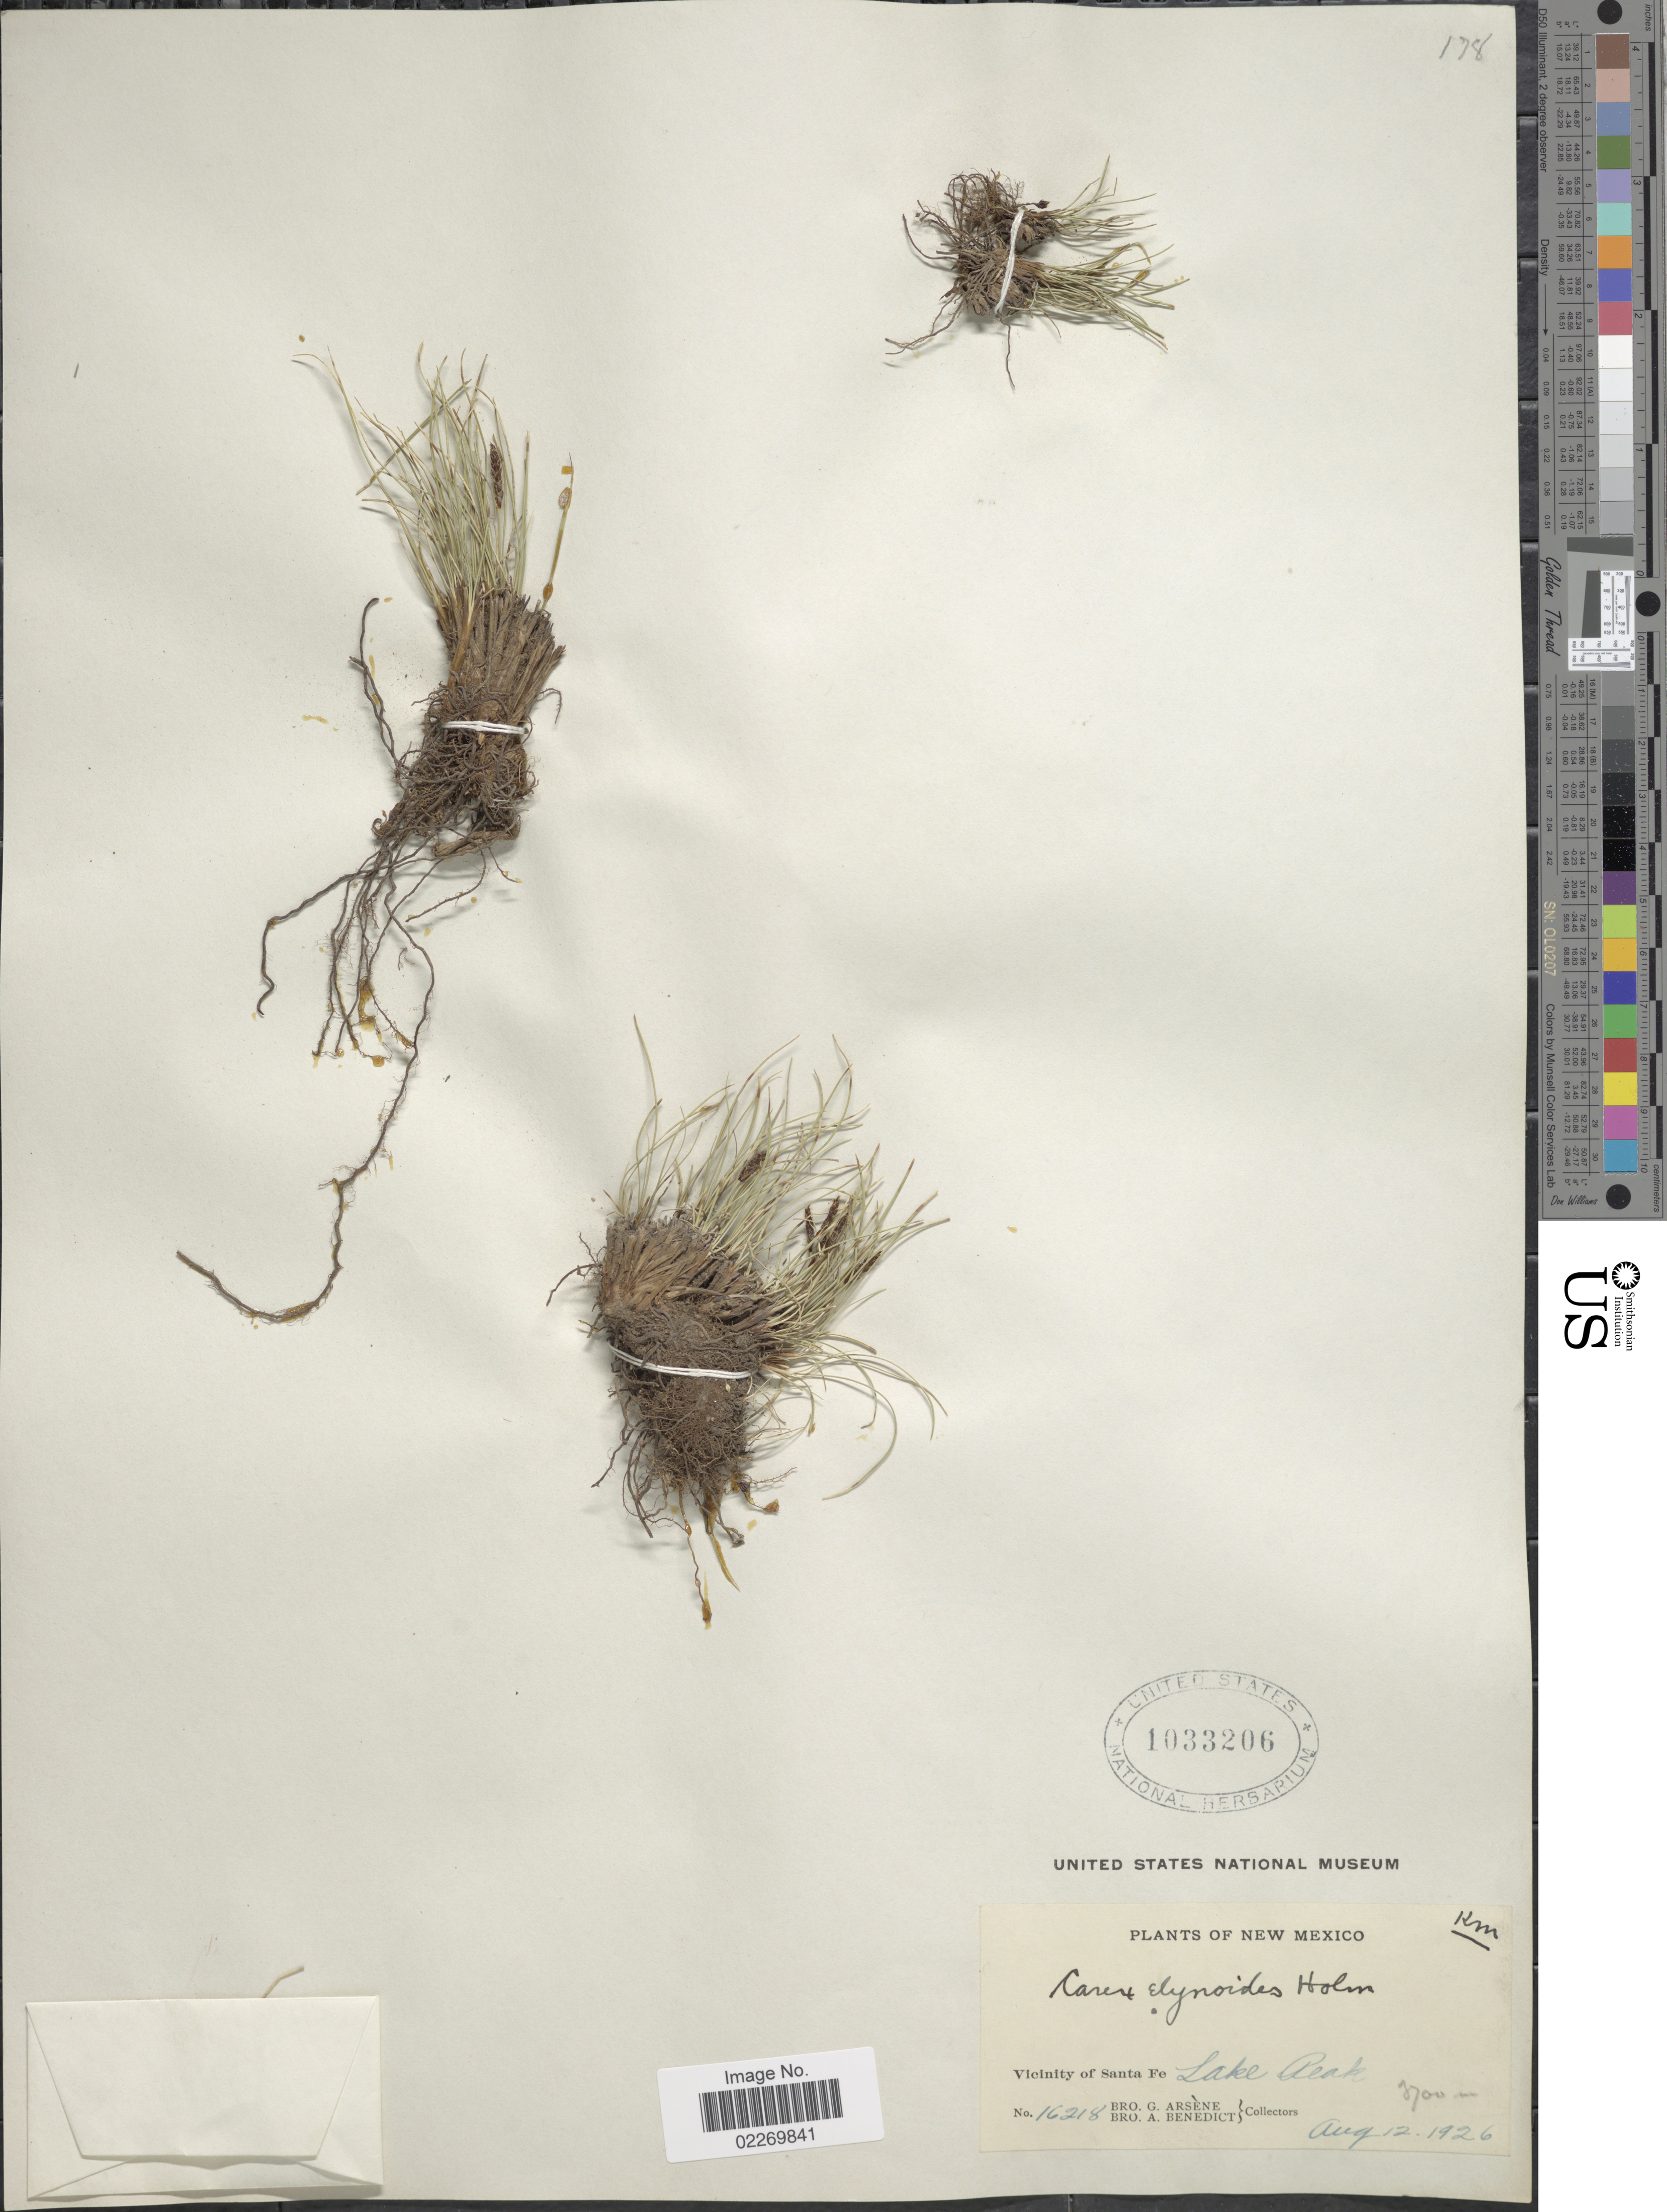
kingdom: Plantae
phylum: Tracheophyta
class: Liliopsida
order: Poales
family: Cyperaceae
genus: Carex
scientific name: Carex elynoides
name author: Holm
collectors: Bro. G. Arsène & B. Ayers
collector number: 16218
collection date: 1926-08-12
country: United States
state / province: New Mexico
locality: Vicinity of Santa Fe. Lake Peak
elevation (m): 3700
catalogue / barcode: US 1033206